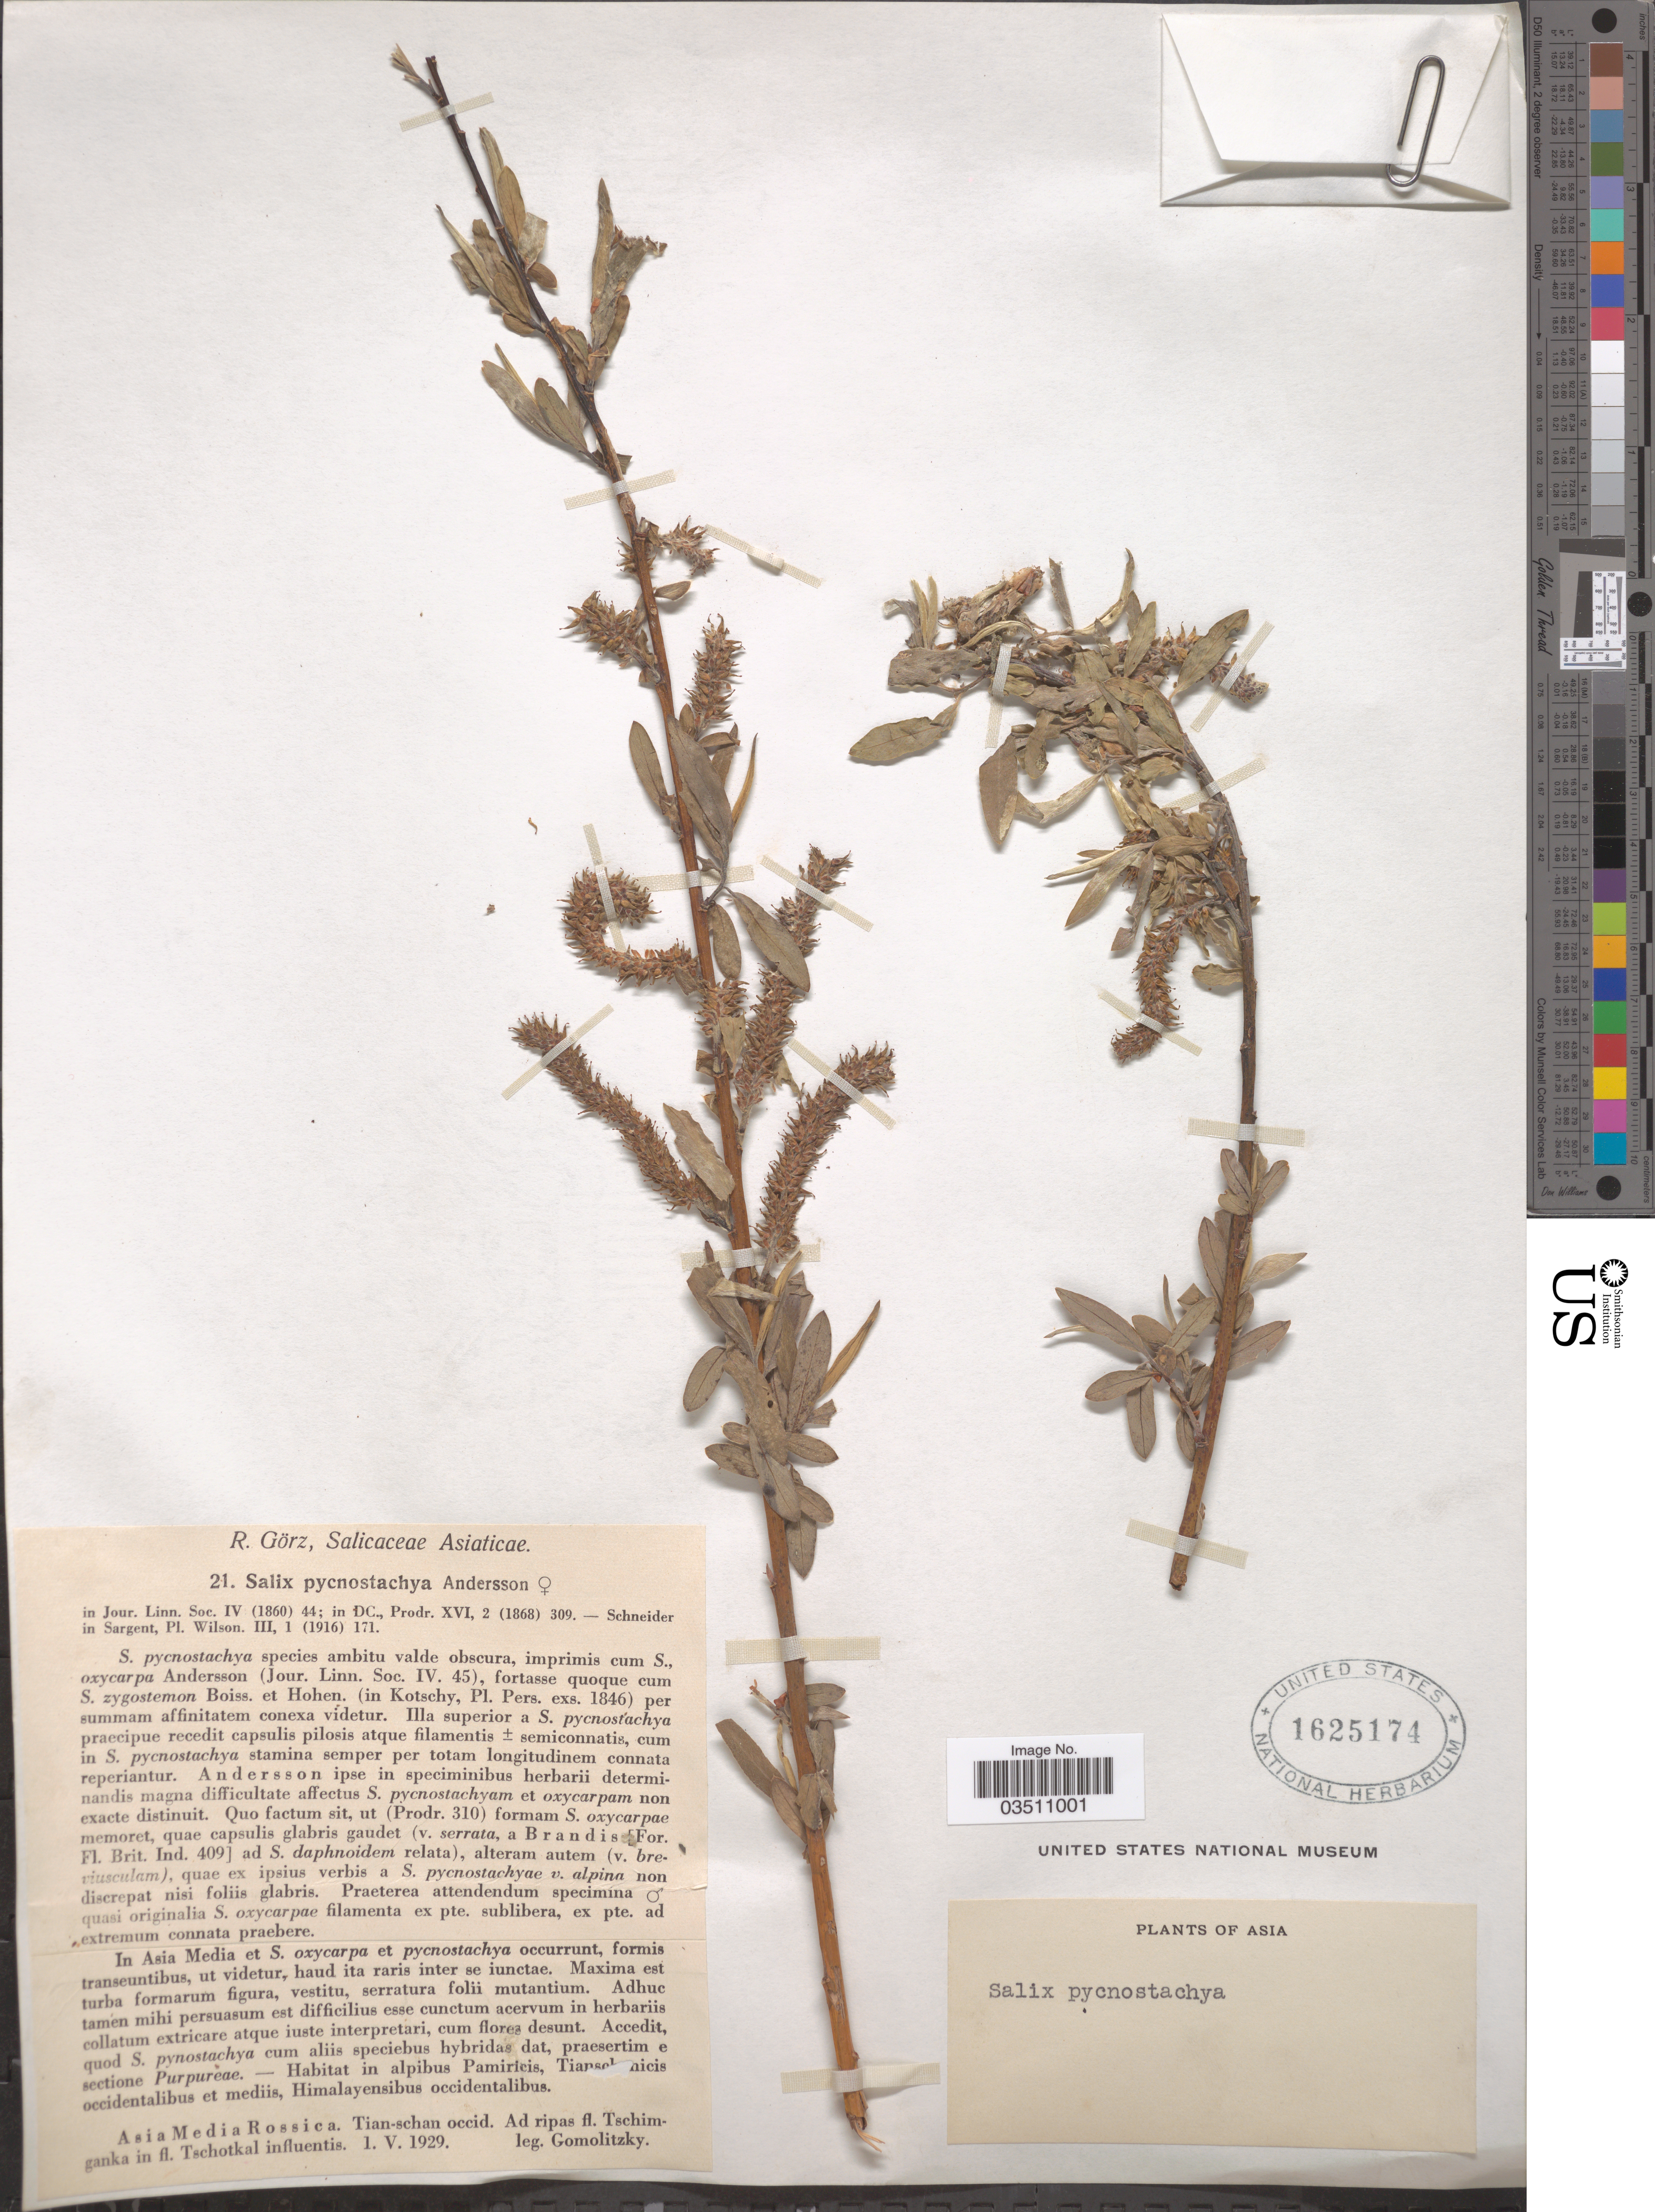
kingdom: Plantae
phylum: Tracheophyta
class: Magnoliopsida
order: Malpighiales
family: Salicaceae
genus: Salix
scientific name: Salix pycnostachya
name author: Andersson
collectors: -. Gomolitzky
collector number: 21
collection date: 1929-05-01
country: Uzbekistan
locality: Asia Media Rossica. Tian-schan occid. Ad ripas fl. Tschimganka in fl. Tschotkal influentis.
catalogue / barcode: US 1625174